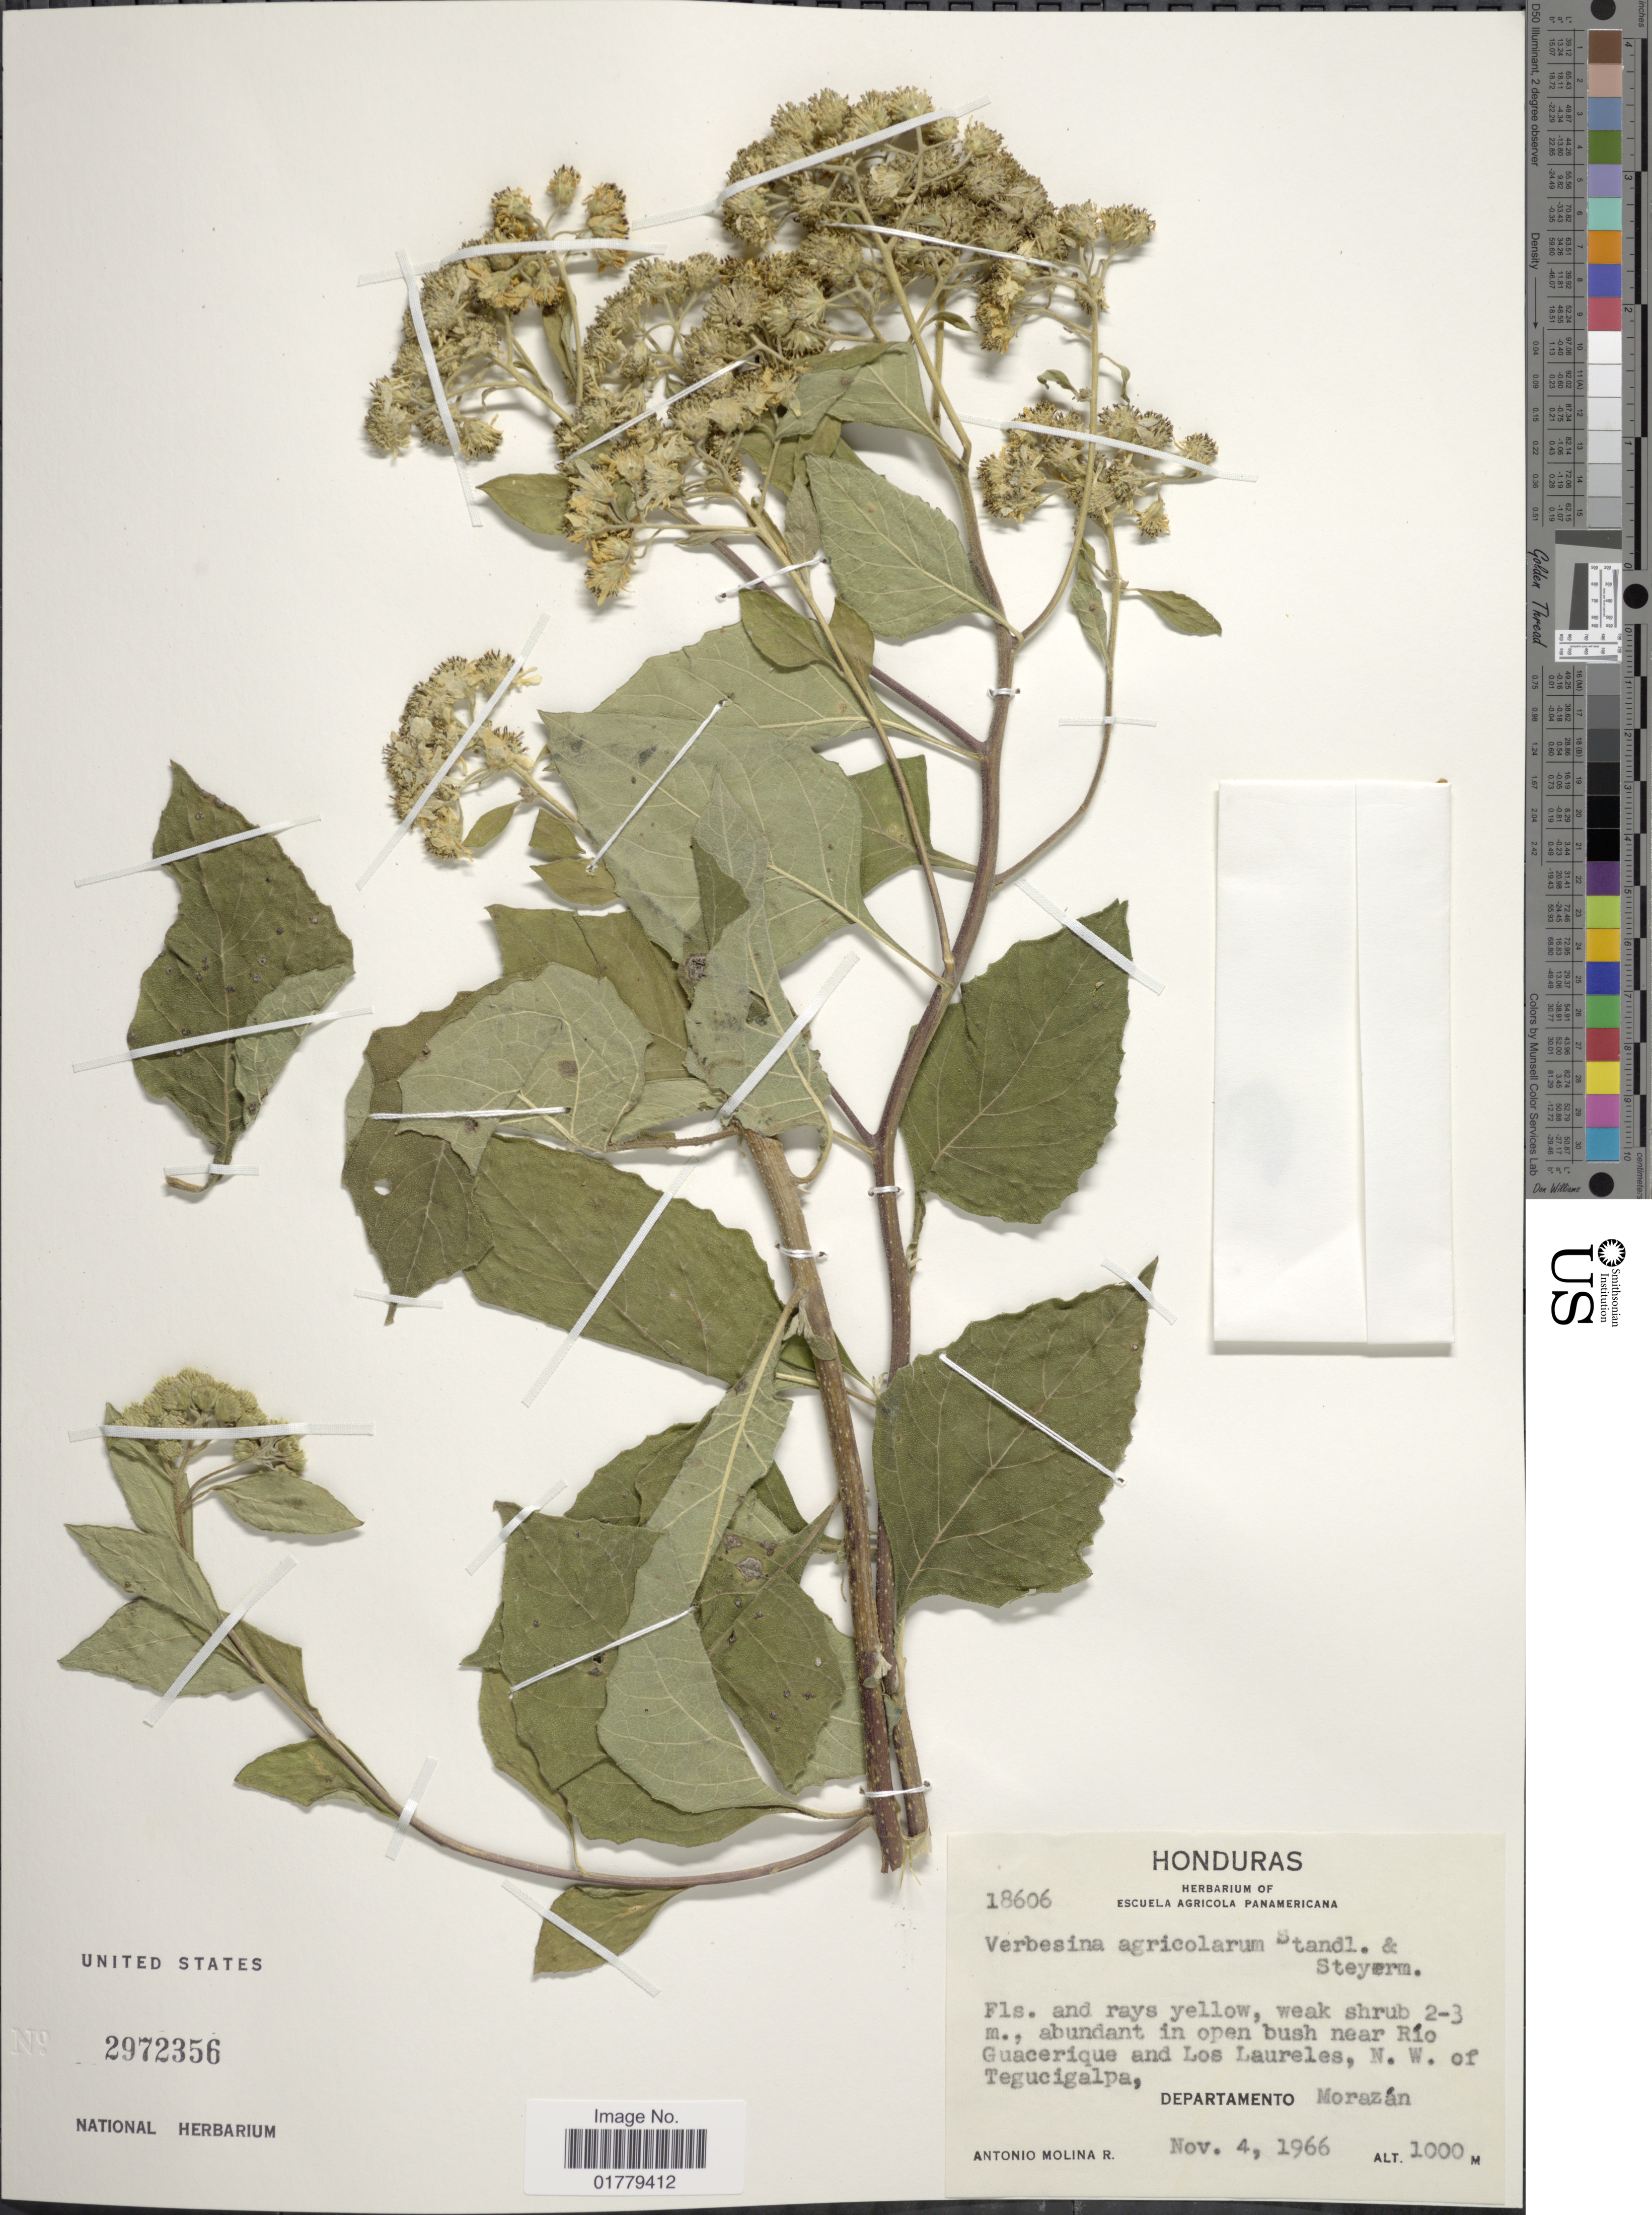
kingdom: Plantae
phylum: Tracheophyta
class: Magnoliopsida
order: Asterales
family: Asteraceae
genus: Verbesina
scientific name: Verbesina agricolarum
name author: Standl. & Steyerm.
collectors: A. Molina R.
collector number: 18606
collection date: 1966-11-04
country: Honduras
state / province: Fco. Morazán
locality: Abundant in open bush near Río Guacerique and Los Laureles, N.W. of Tegucigalpa, Departamento Morazán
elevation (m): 1000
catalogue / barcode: US 2972356